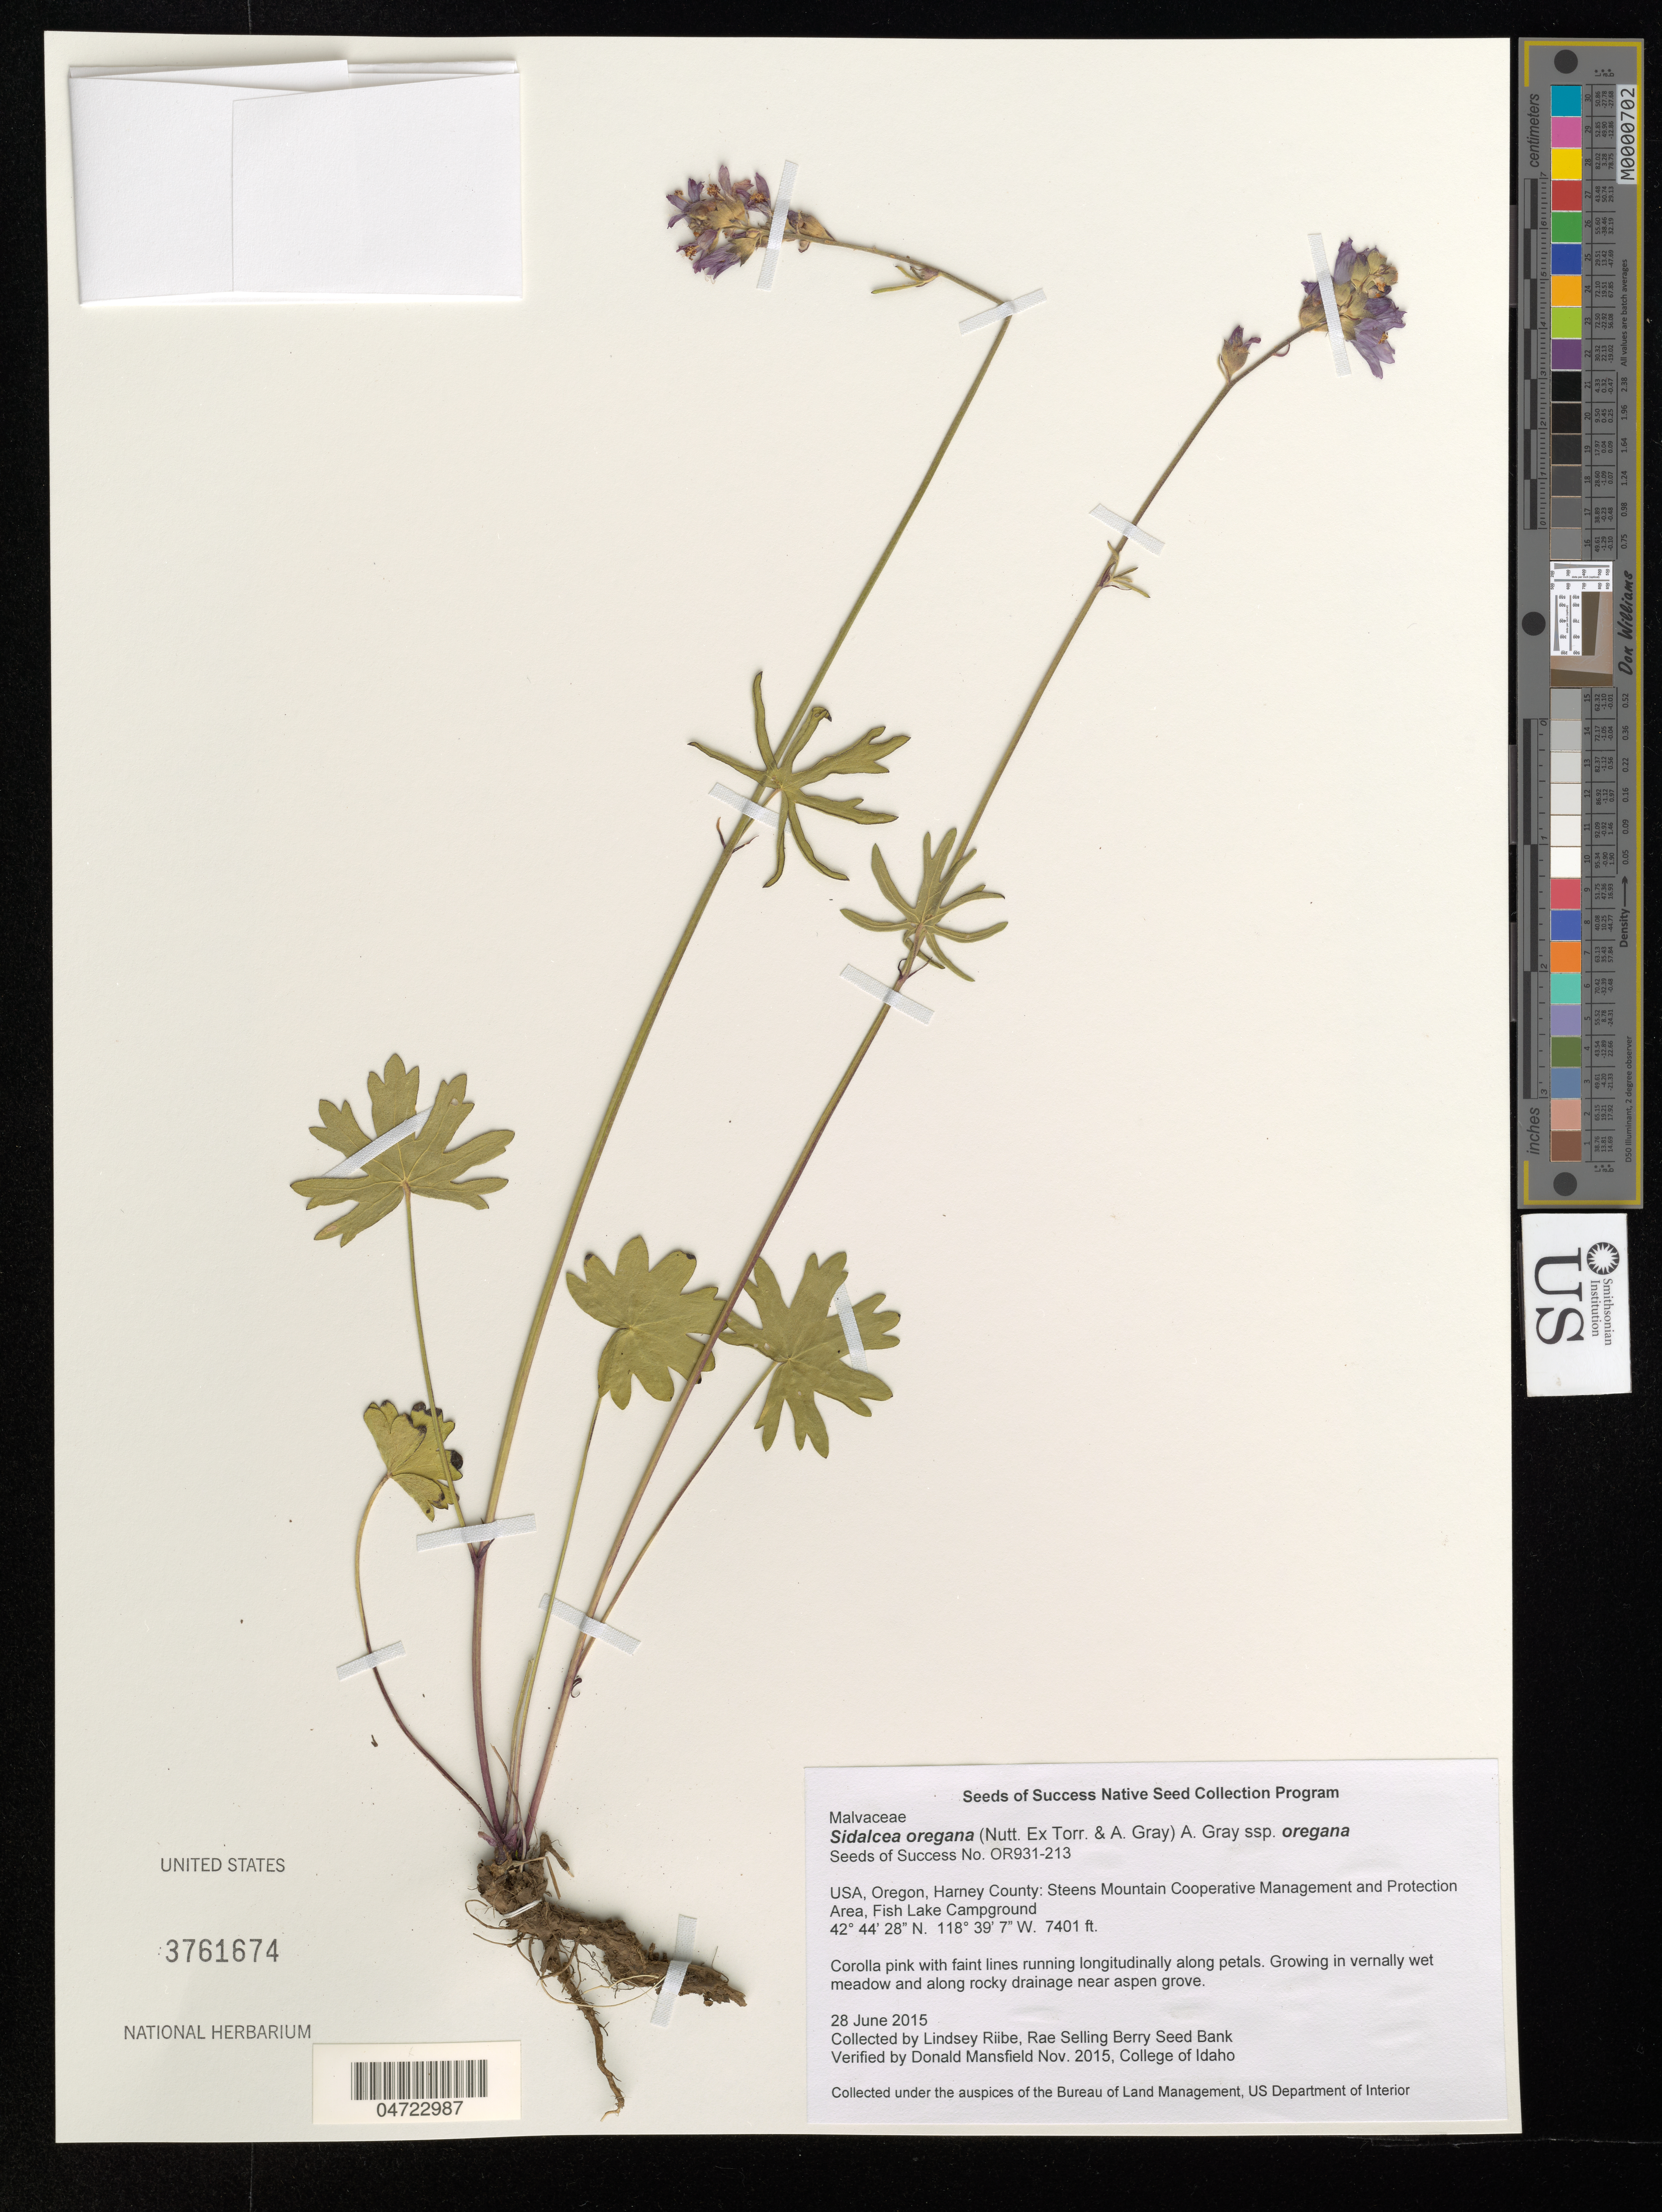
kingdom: Plantae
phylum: Tracheophyta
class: Magnoliopsida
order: Malvales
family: Malvaceae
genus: Sidalcea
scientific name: Sidalcea oregana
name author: A. Gray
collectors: L. Riibe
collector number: OR931-213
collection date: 2015-06-28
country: United States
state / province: Oregon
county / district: Harney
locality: Harney County: Steens Mountain Cooperative Management and Protection Area, Fish Lake Campground.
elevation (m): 2256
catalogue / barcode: US 3761674